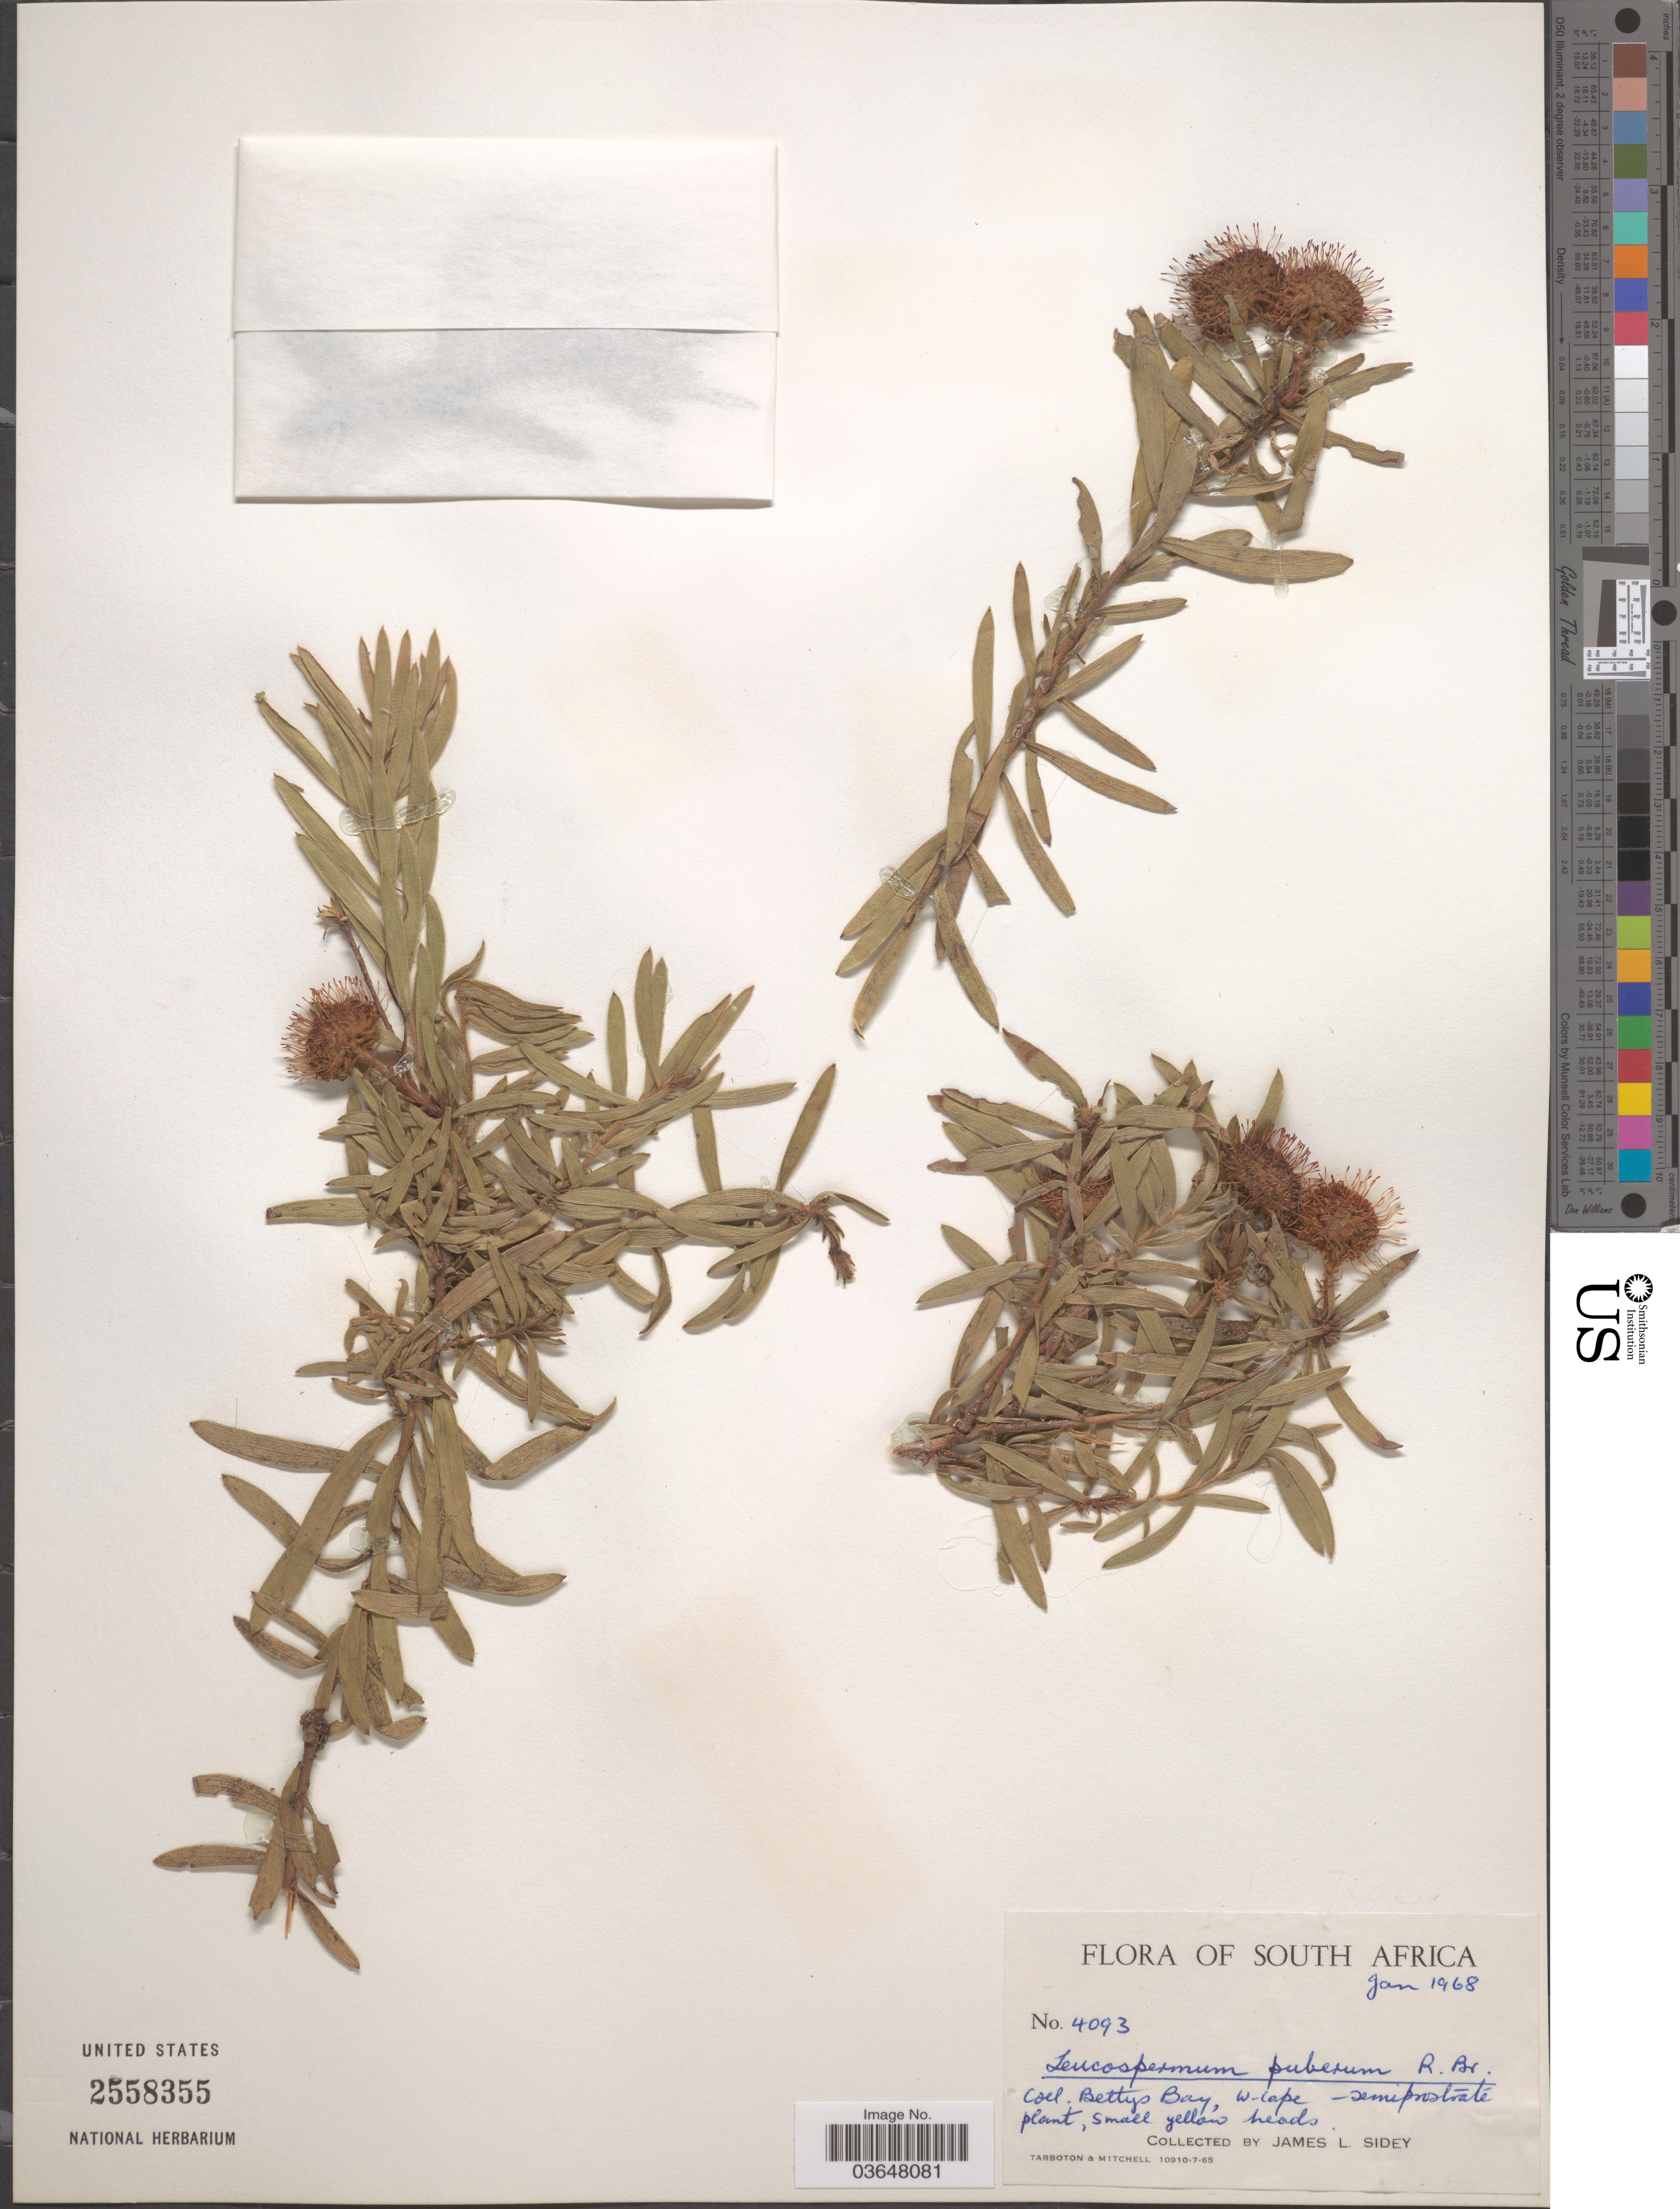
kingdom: Plantae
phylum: Tracheophyta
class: Magnoliopsida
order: Proteales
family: Proteaceae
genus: Leucospermum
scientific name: Leucospermum calligerum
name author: Rourke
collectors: J. L. Sidey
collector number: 4093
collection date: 1968-01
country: South Africa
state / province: Western Cape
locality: Bettys Bay, W-Cape.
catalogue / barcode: US 2558355